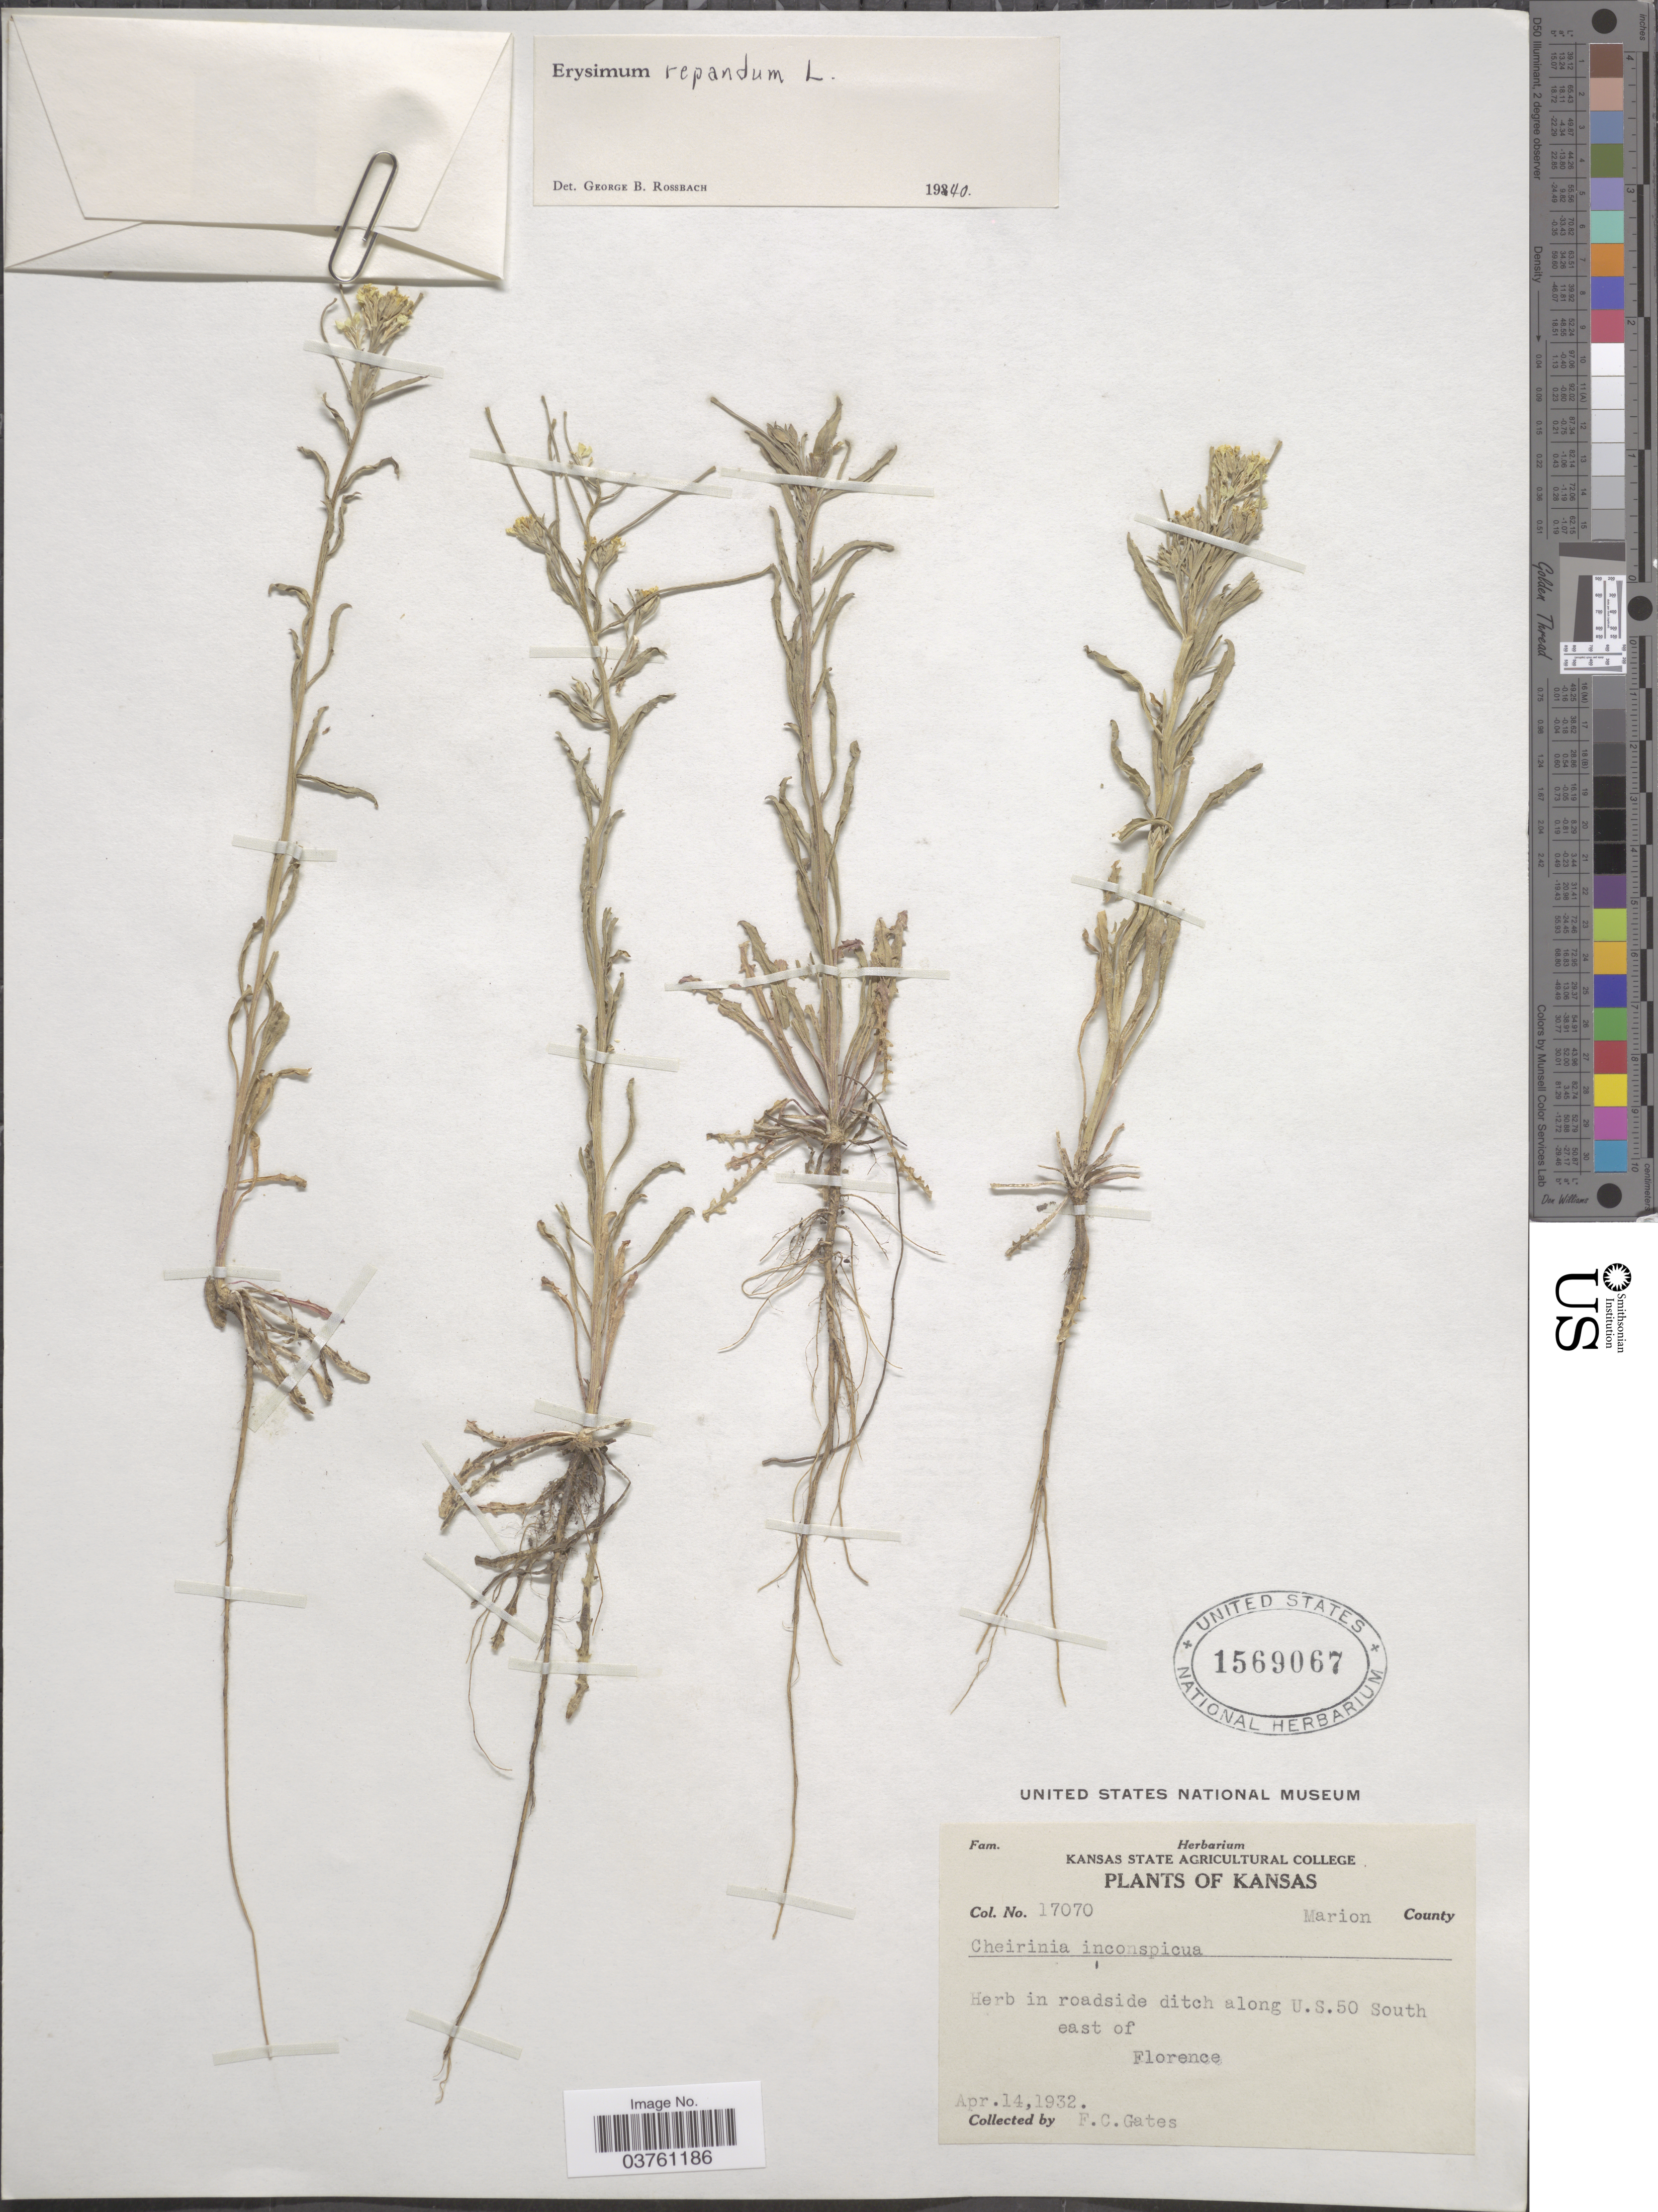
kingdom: Plantae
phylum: Tracheophyta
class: Magnoliopsida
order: Brassicales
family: Brassicaceae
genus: Erysimum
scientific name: Erysimum repandum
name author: L.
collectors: F. C. Gates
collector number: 17070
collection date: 1932-04-14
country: United States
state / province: Kansas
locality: Marion County. In roadside ditch along U.S.50 South east of Florence.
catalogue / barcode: US 1569067